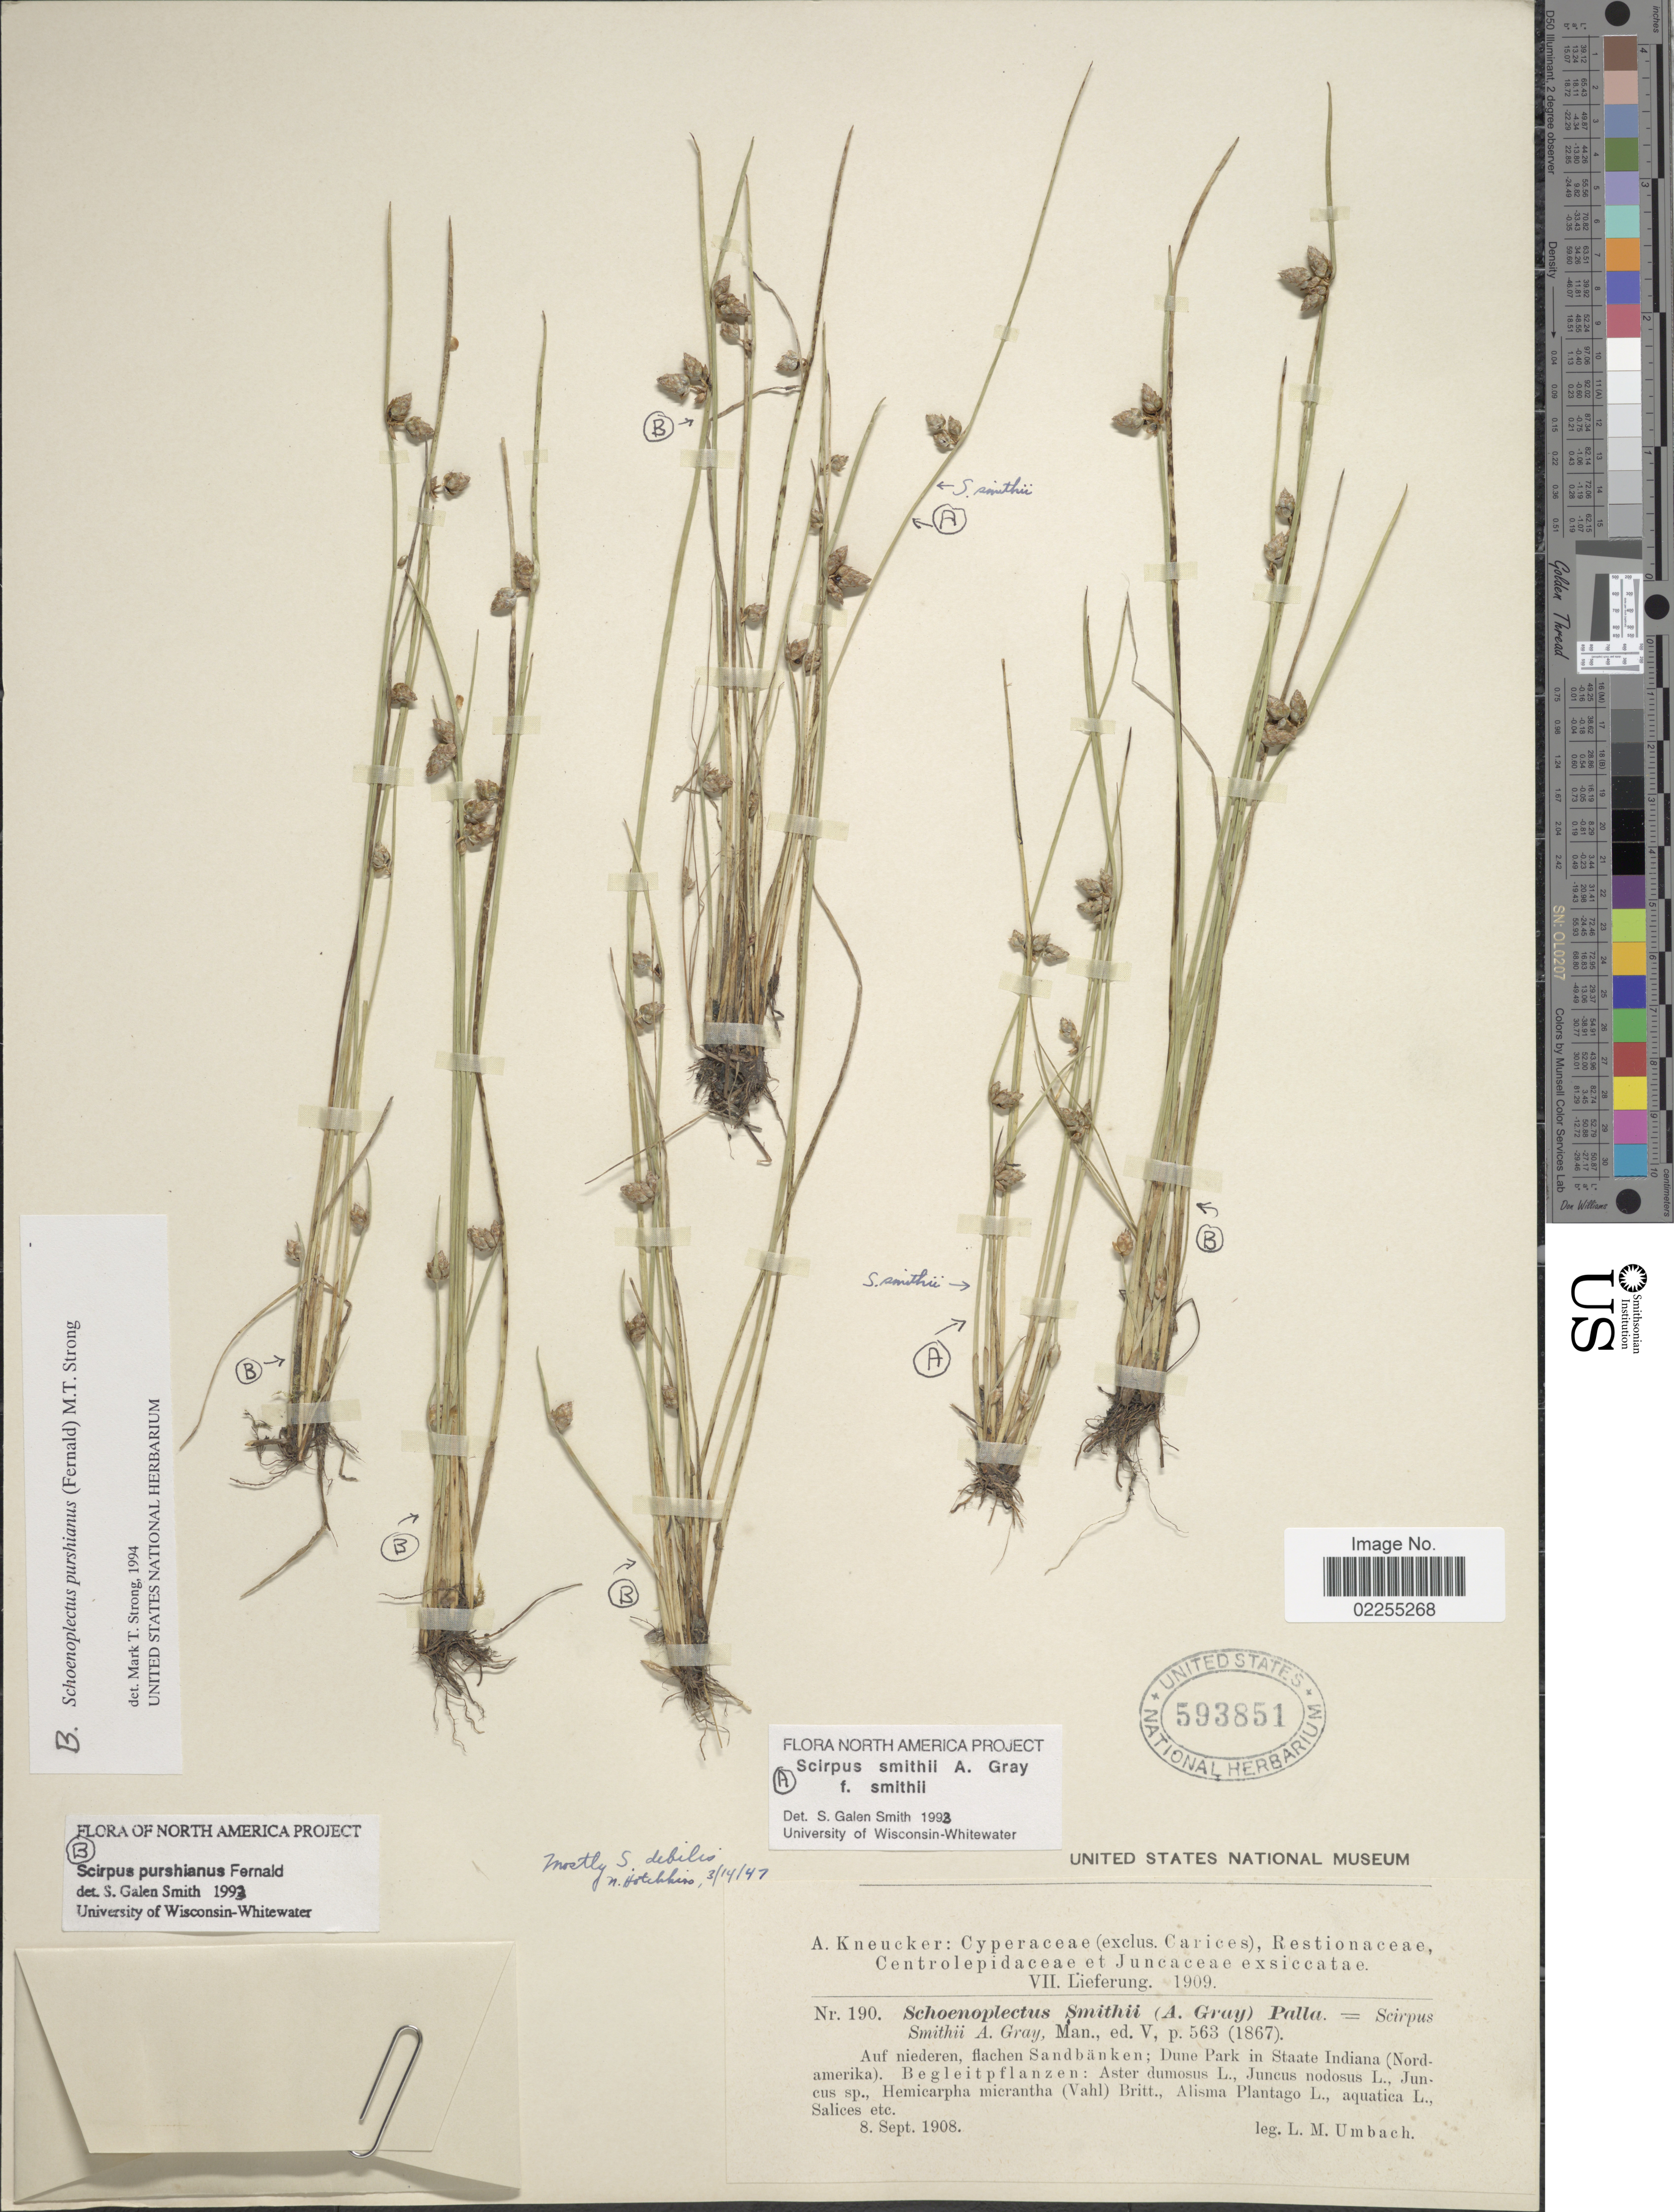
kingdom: Plantae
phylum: Tracheophyta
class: Liliopsida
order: Poales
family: Cyperaceae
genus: Schoenoplectus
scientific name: Schoenoplectus purshianus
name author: (Fernald) M.T. Strong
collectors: L. M. Umbach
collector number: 190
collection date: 1908-09-08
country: United States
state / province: Indiana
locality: Auf niederen, flachen Sandbanken: Dune Park in Staate Indiana (Nord-amerika)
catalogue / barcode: US 593851